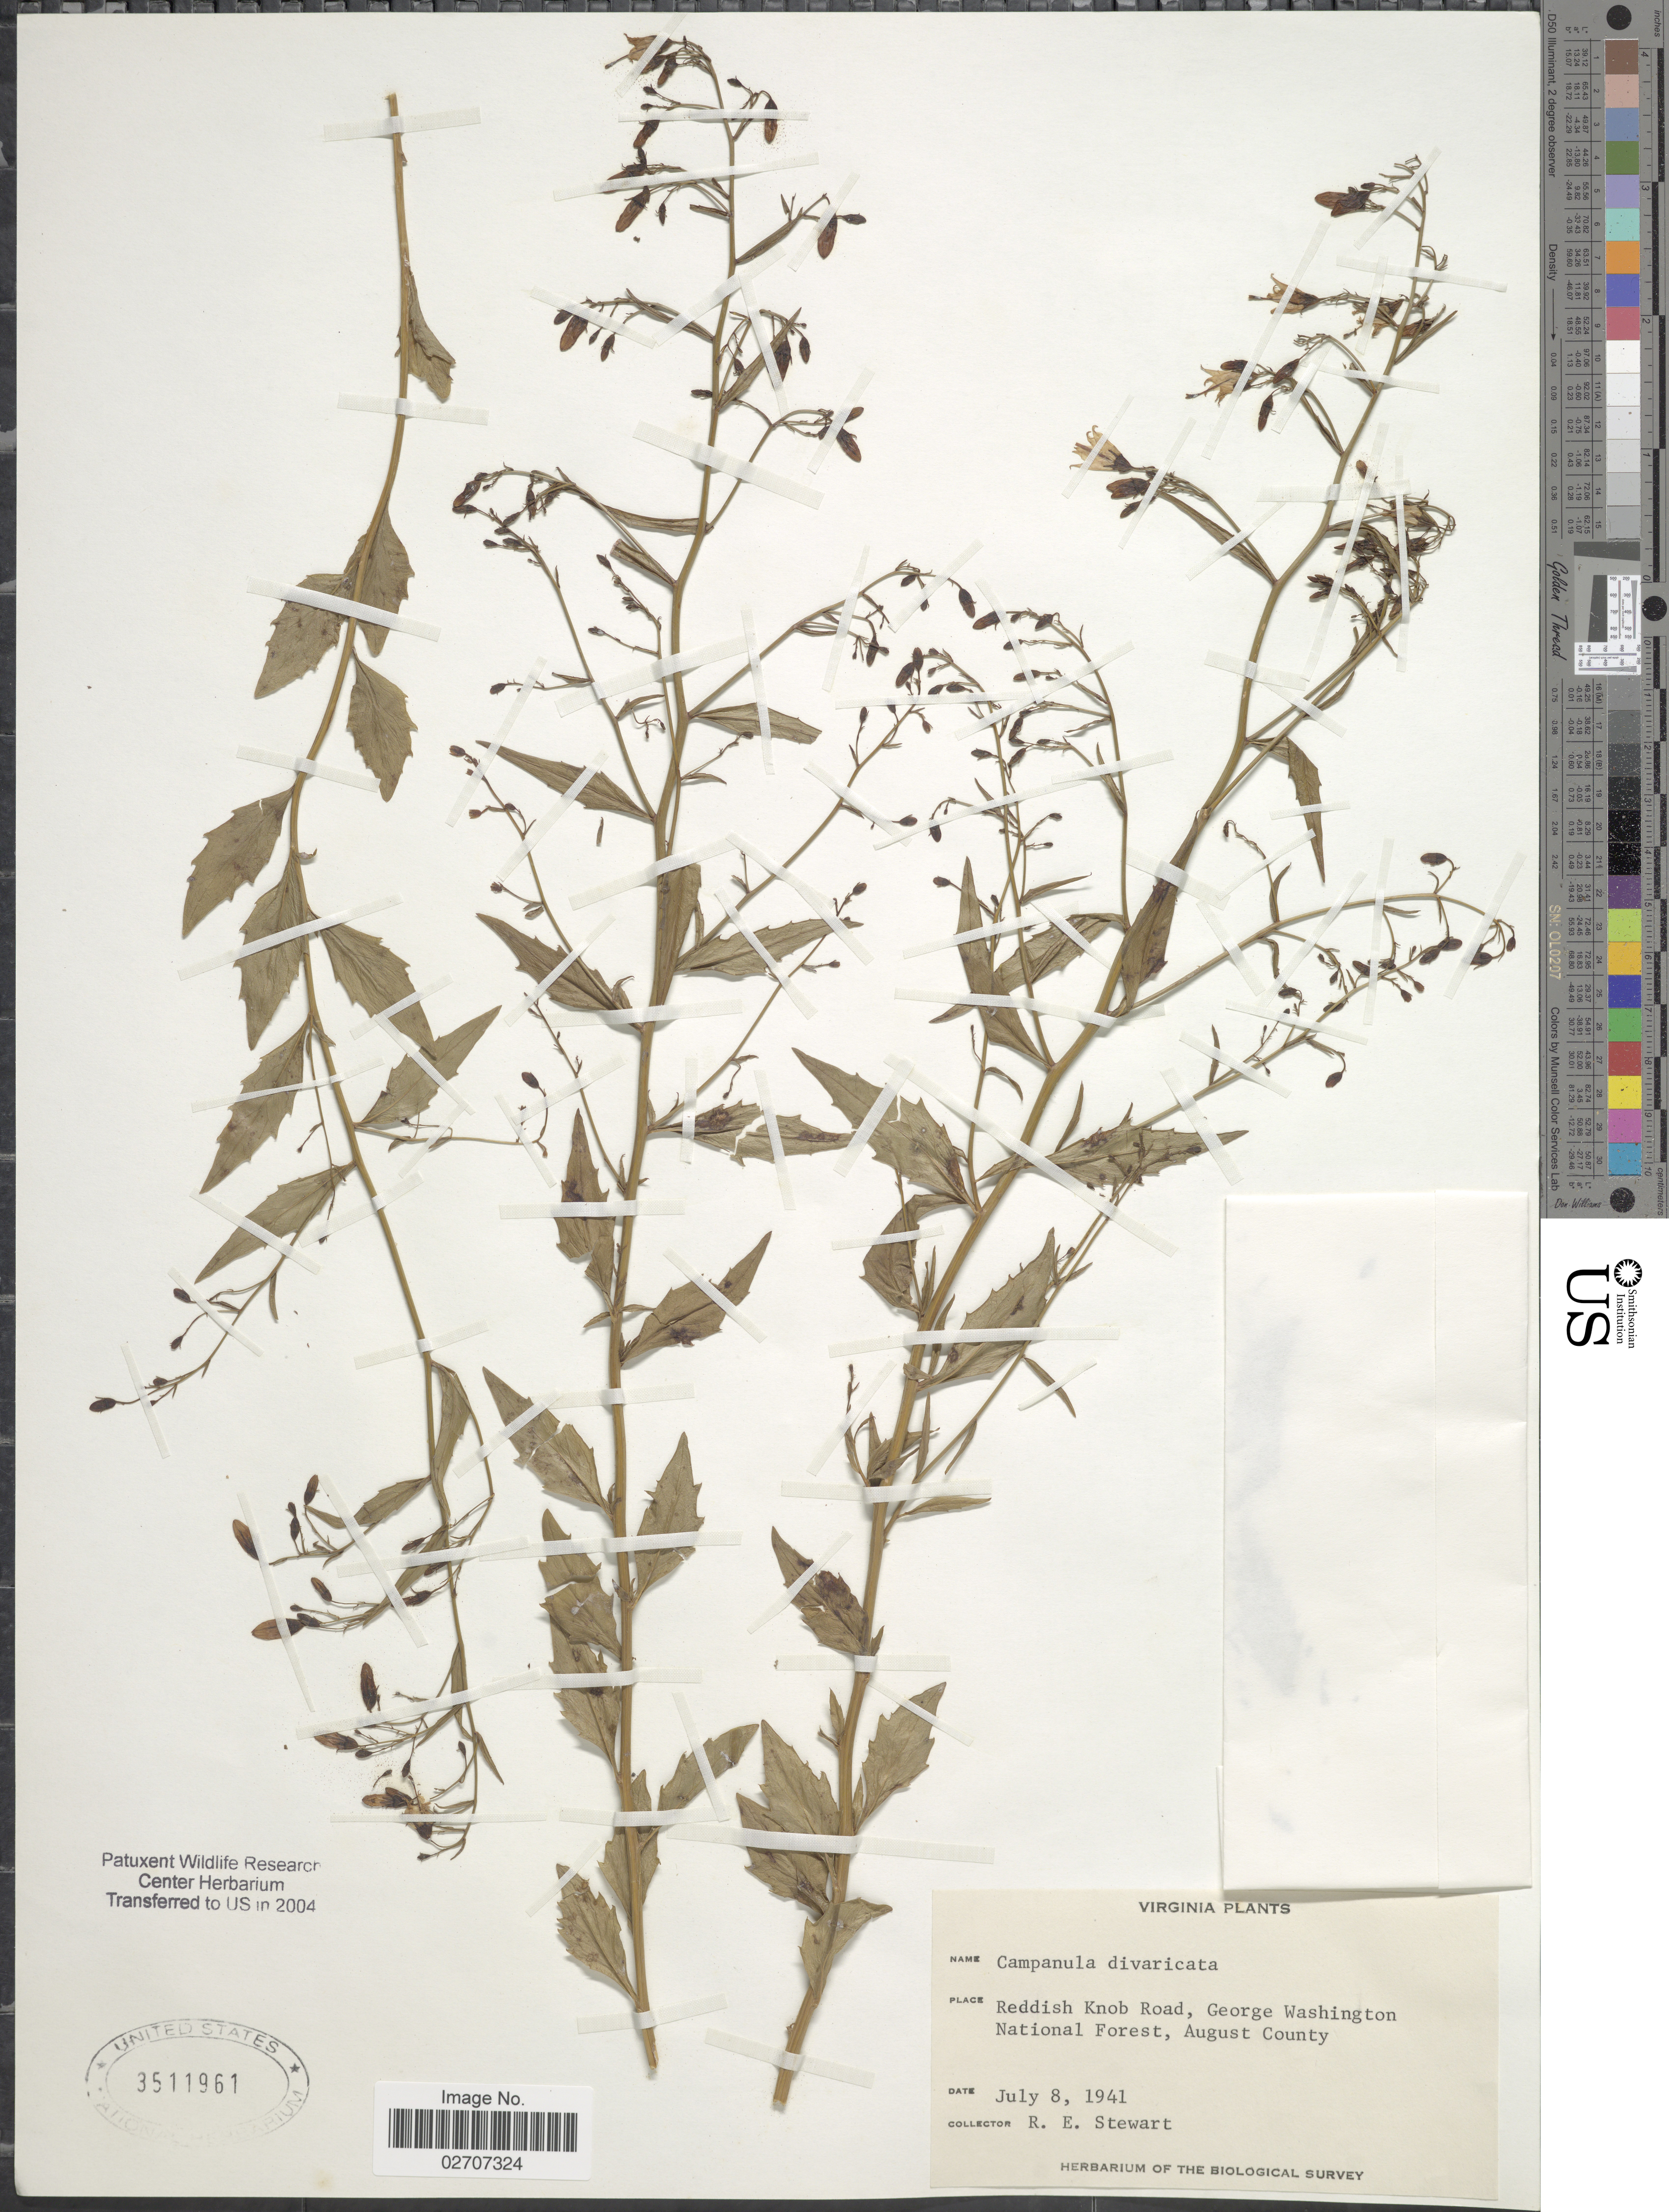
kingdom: Plantae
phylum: Tracheophyta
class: Magnoliopsida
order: Asterales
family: Campanulaceae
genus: Campanula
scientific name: Campanula divaricata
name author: Michx.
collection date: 1941-07-08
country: United States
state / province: Virginia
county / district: Augusta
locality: Reddish Knob Road, George Washington National Forest,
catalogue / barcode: US 3511961